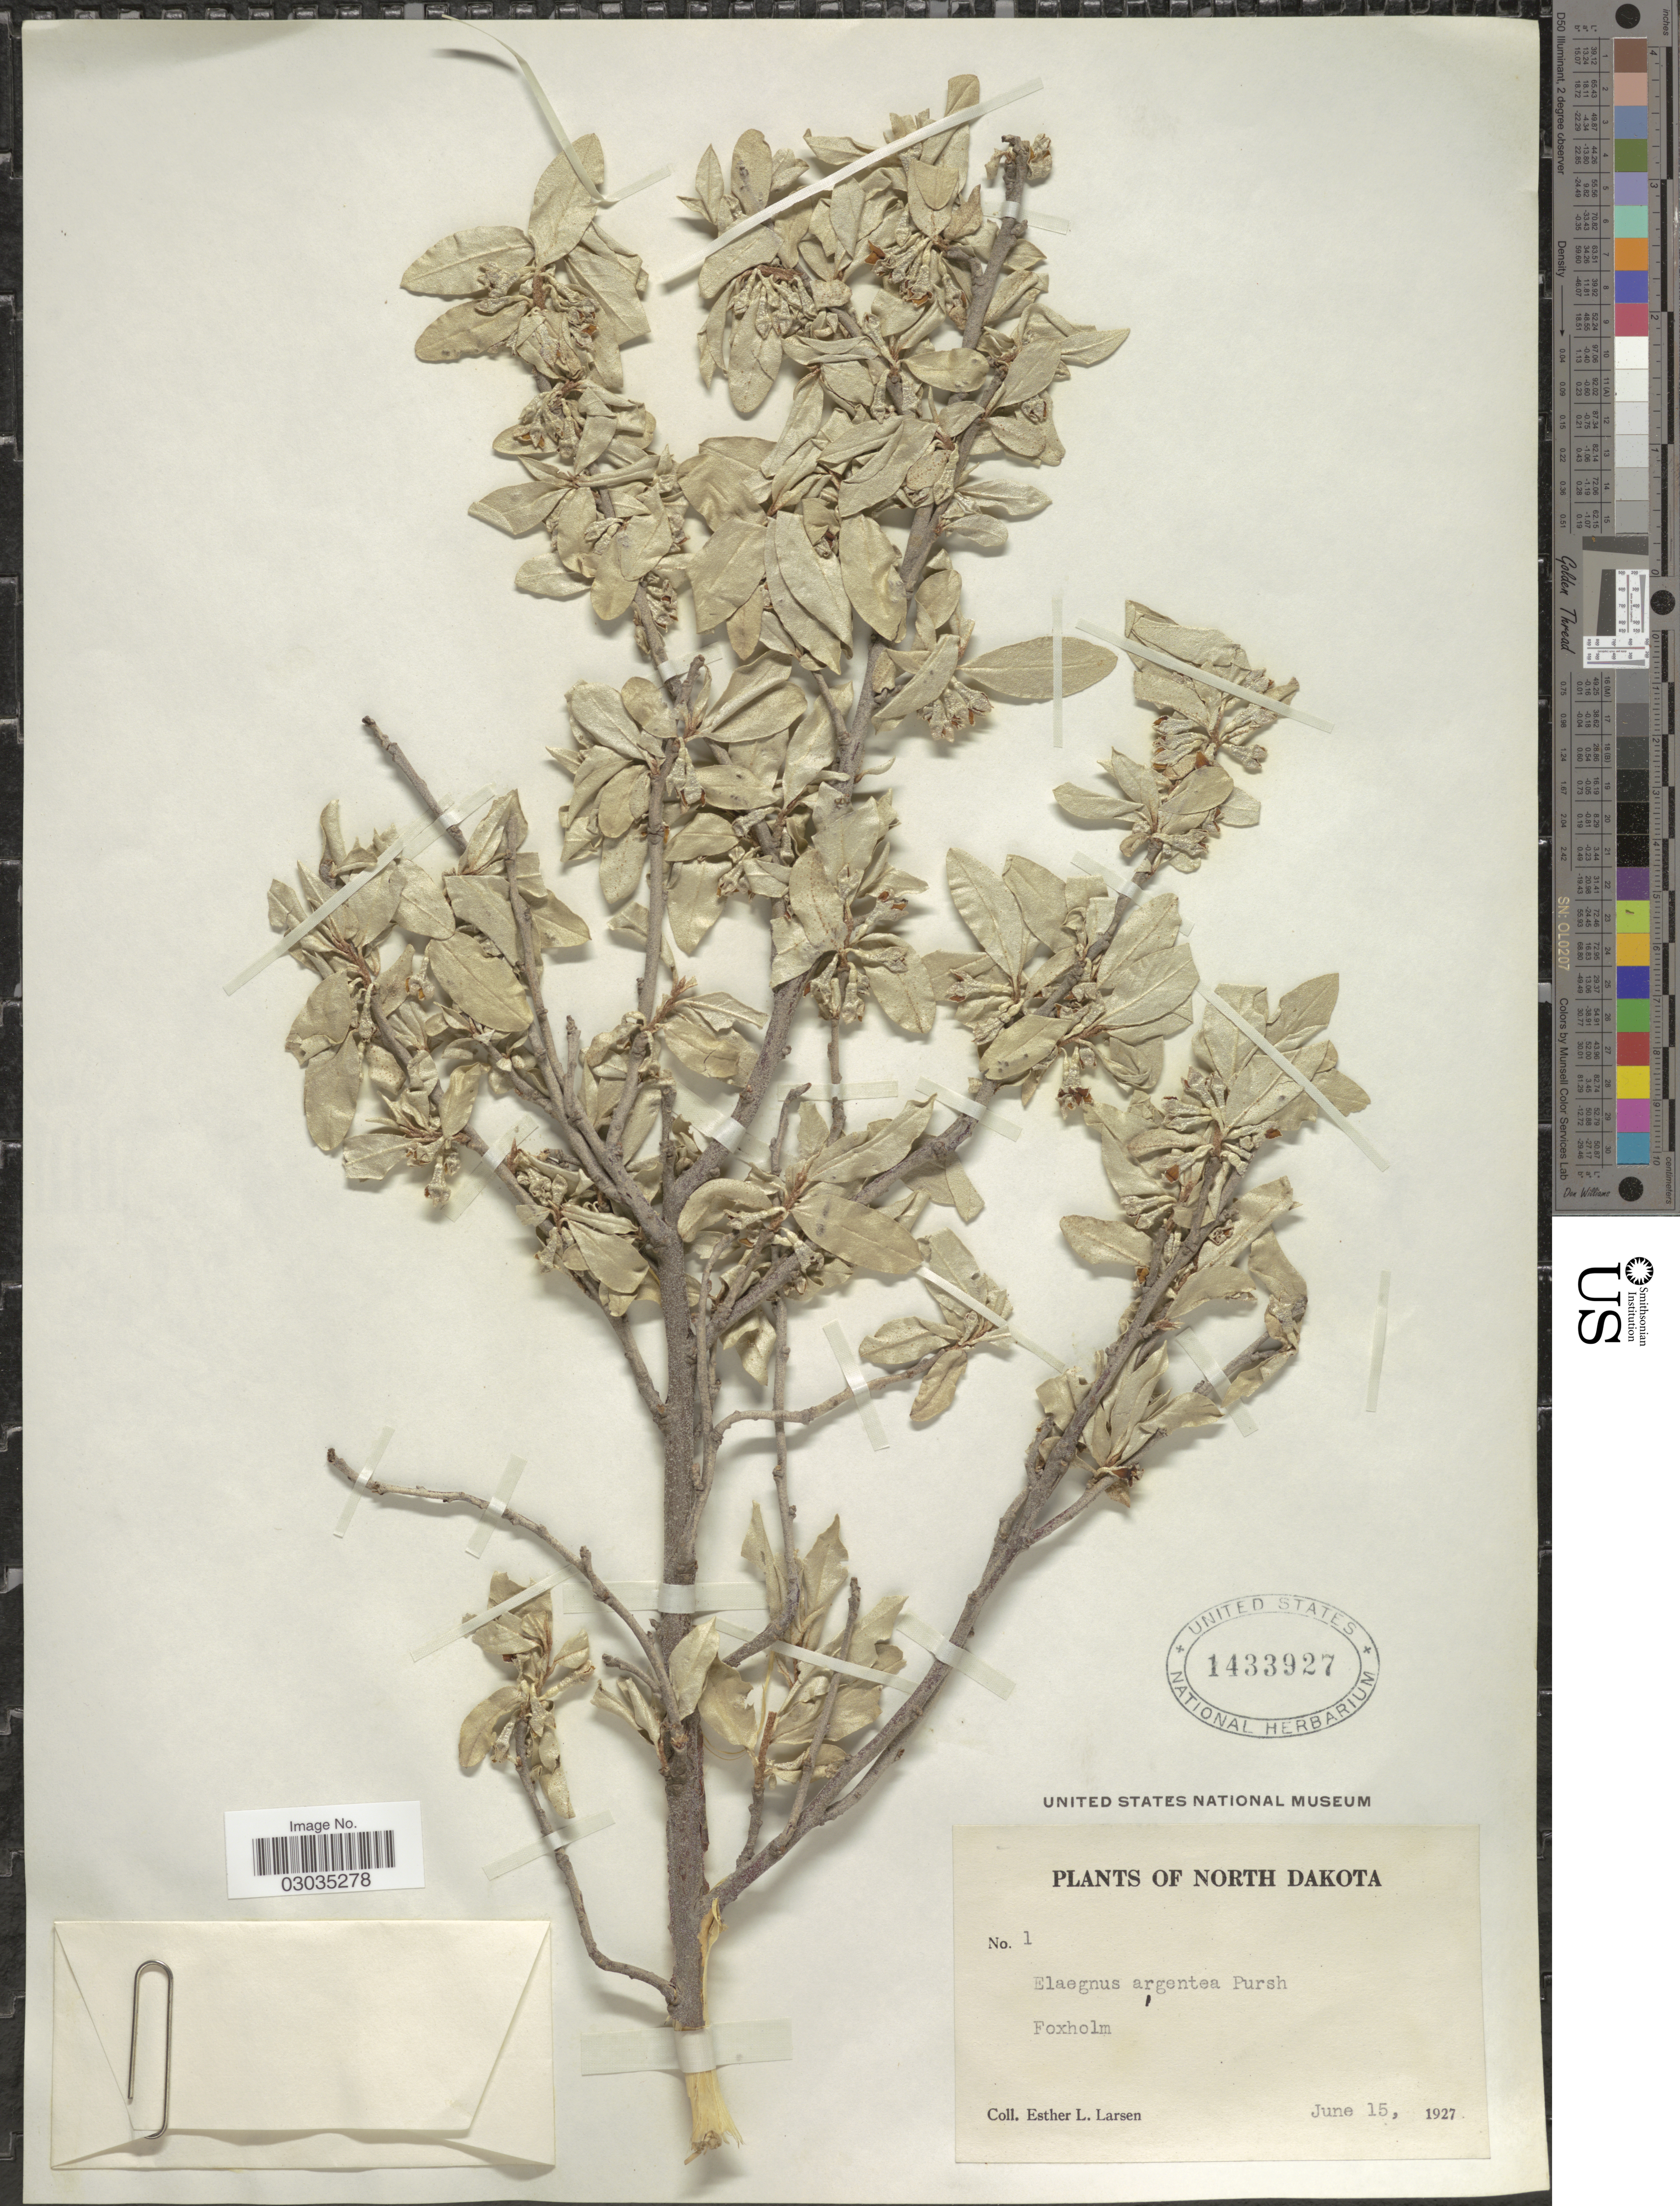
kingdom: Plantae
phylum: Tracheophyta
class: Magnoliopsida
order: Rosales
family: Elaeagnaceae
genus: Elaeagnus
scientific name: Elaeagnus commutata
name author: Bernh. ex Rydb.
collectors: E. Larsen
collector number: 1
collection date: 1927-06-15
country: United States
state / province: North Dakota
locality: Foxholm.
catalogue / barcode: US 1433927